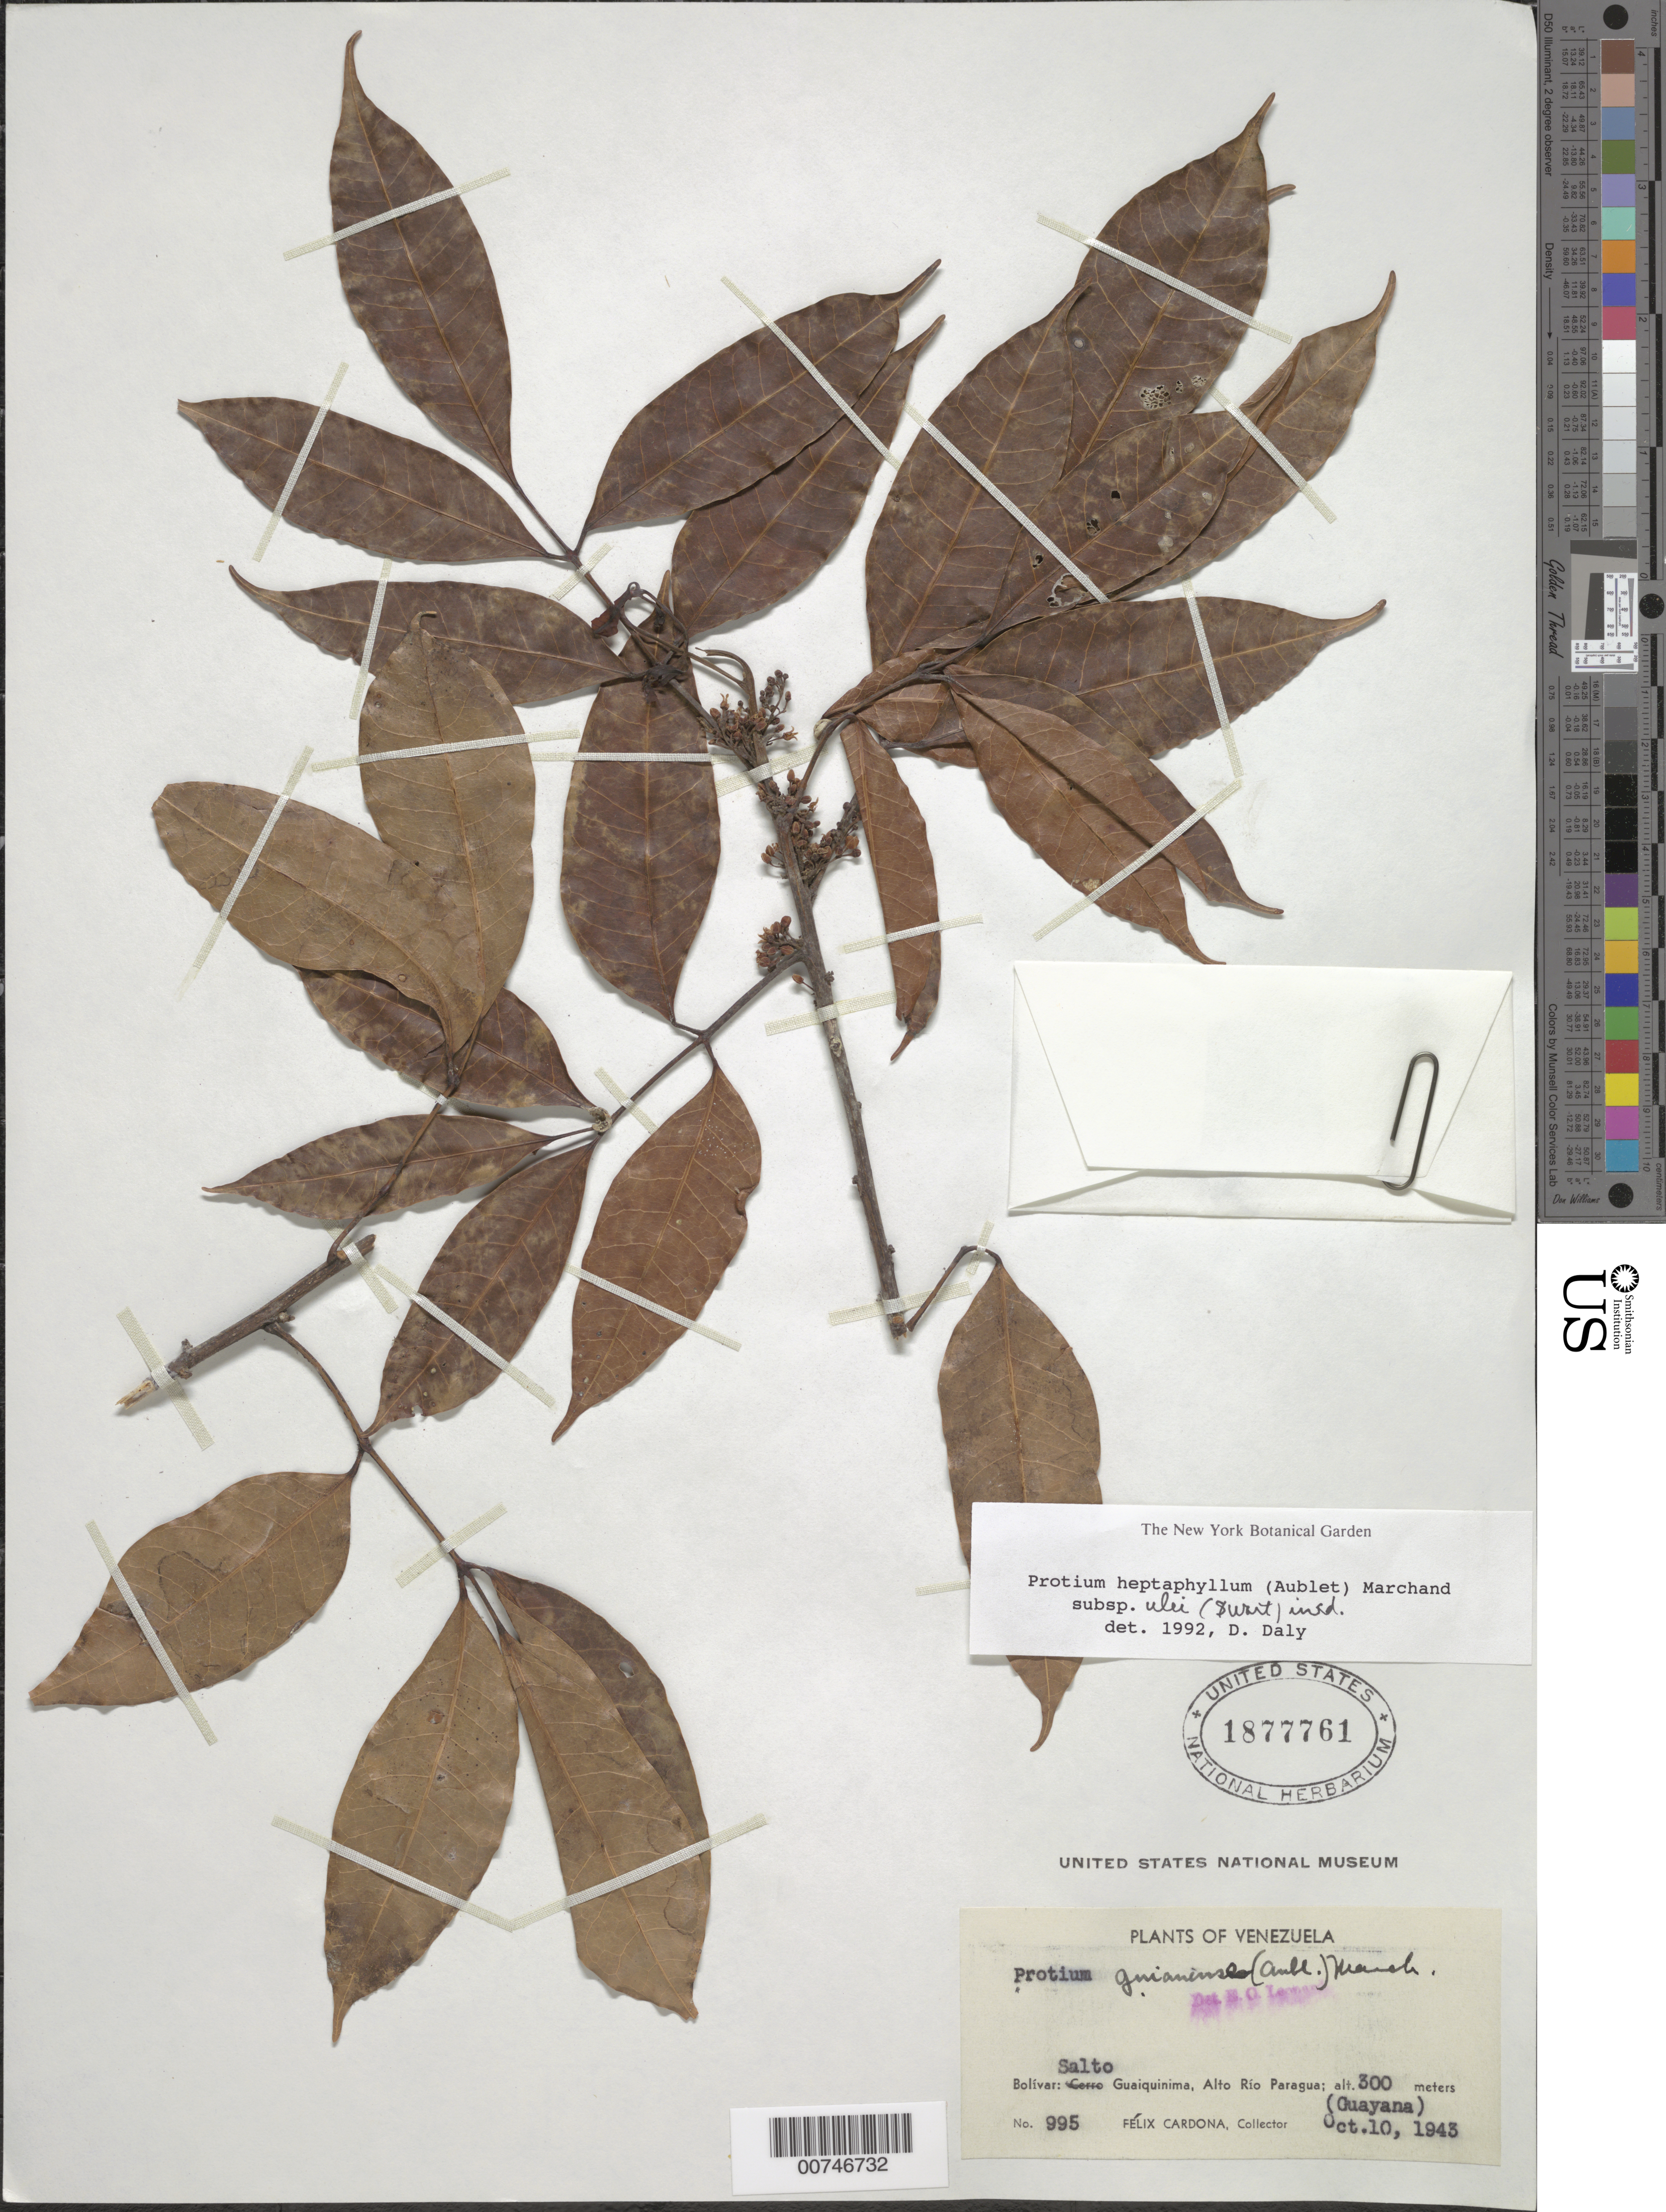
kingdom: Plantae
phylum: Tracheophyta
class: Magnoliopsida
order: Sapindales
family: Burseraceae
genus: Protium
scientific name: Protium heptaphyllum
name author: (Aubl.) Marchand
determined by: Daly, D. C.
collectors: F. Cardona Puig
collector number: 995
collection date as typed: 10-Oct-43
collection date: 1943-10-10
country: Venezuela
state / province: Bolívar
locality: Alto Río Paragua, Salto Guaiquinima (Guayana)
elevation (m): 300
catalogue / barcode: US 1877761